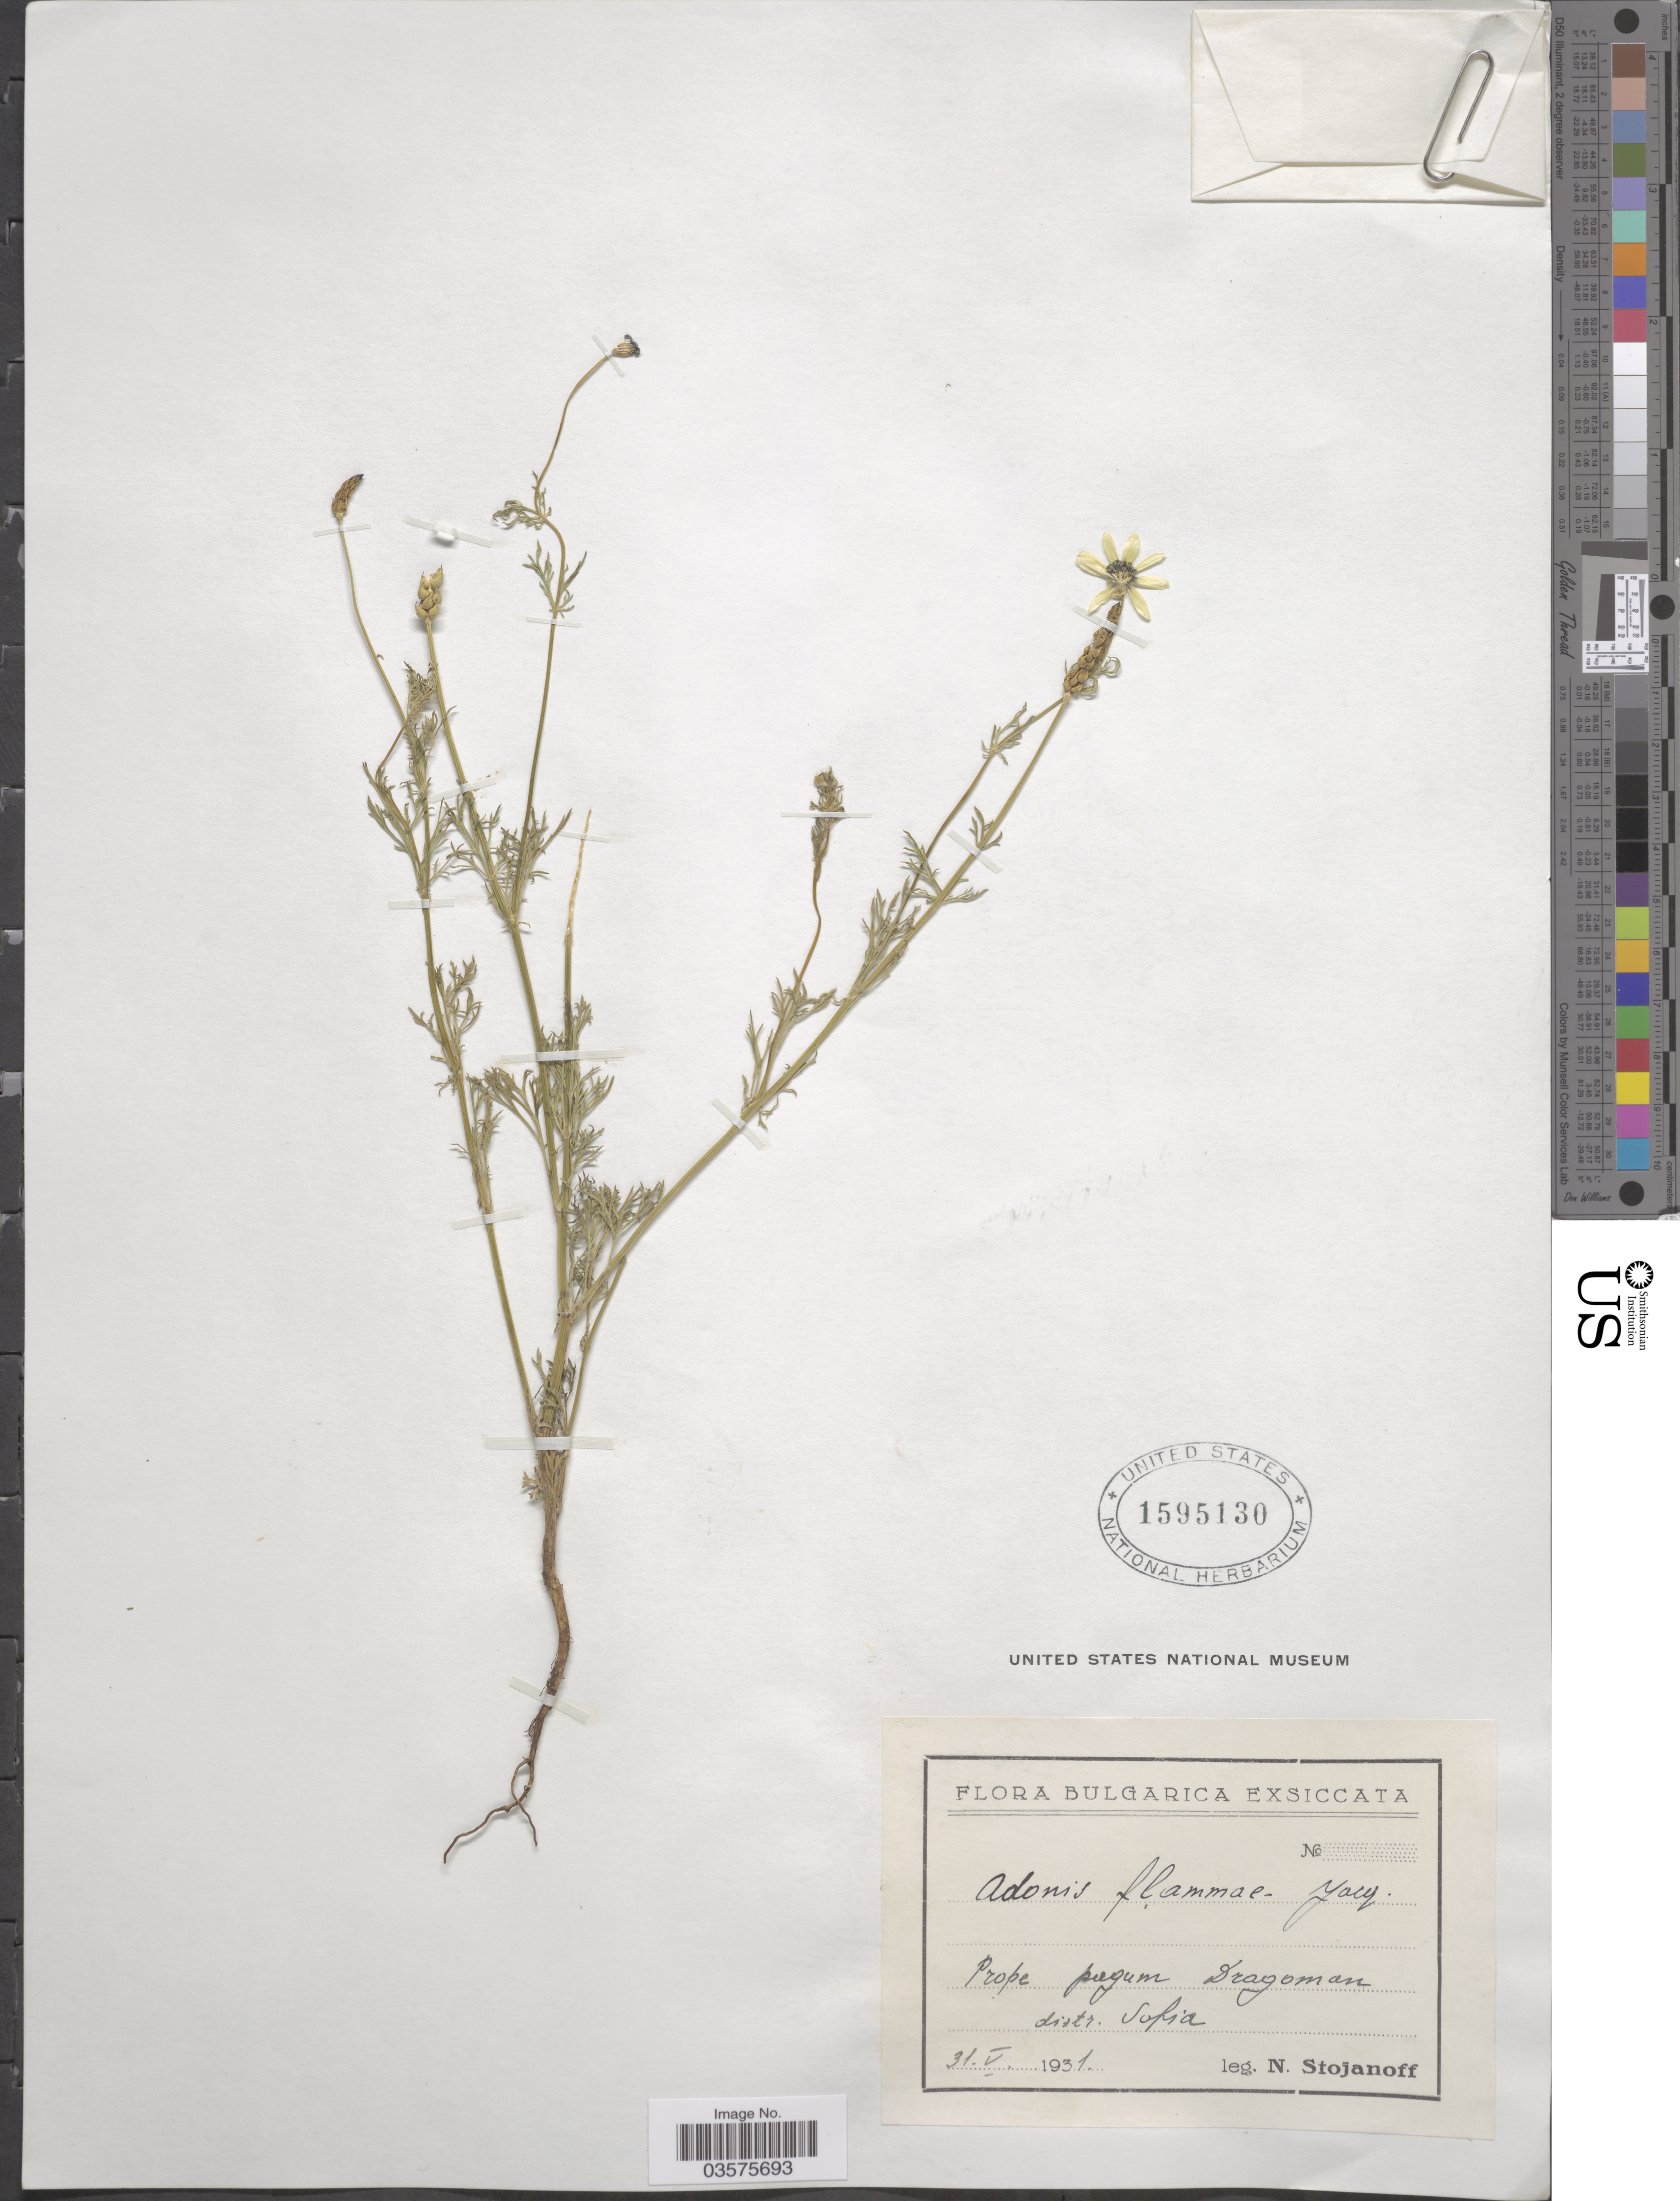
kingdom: Plantae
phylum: Tracheophyta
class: Magnoliopsida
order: Ranunculales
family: Ranunculaceae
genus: Adonis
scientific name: Adonis flammea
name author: Jacq.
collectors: N. Stojanoff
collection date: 1931-05-31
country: Bulgaria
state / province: Sofia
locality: Prope pagum Dragoman distr. Sofia.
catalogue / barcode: US 1595130